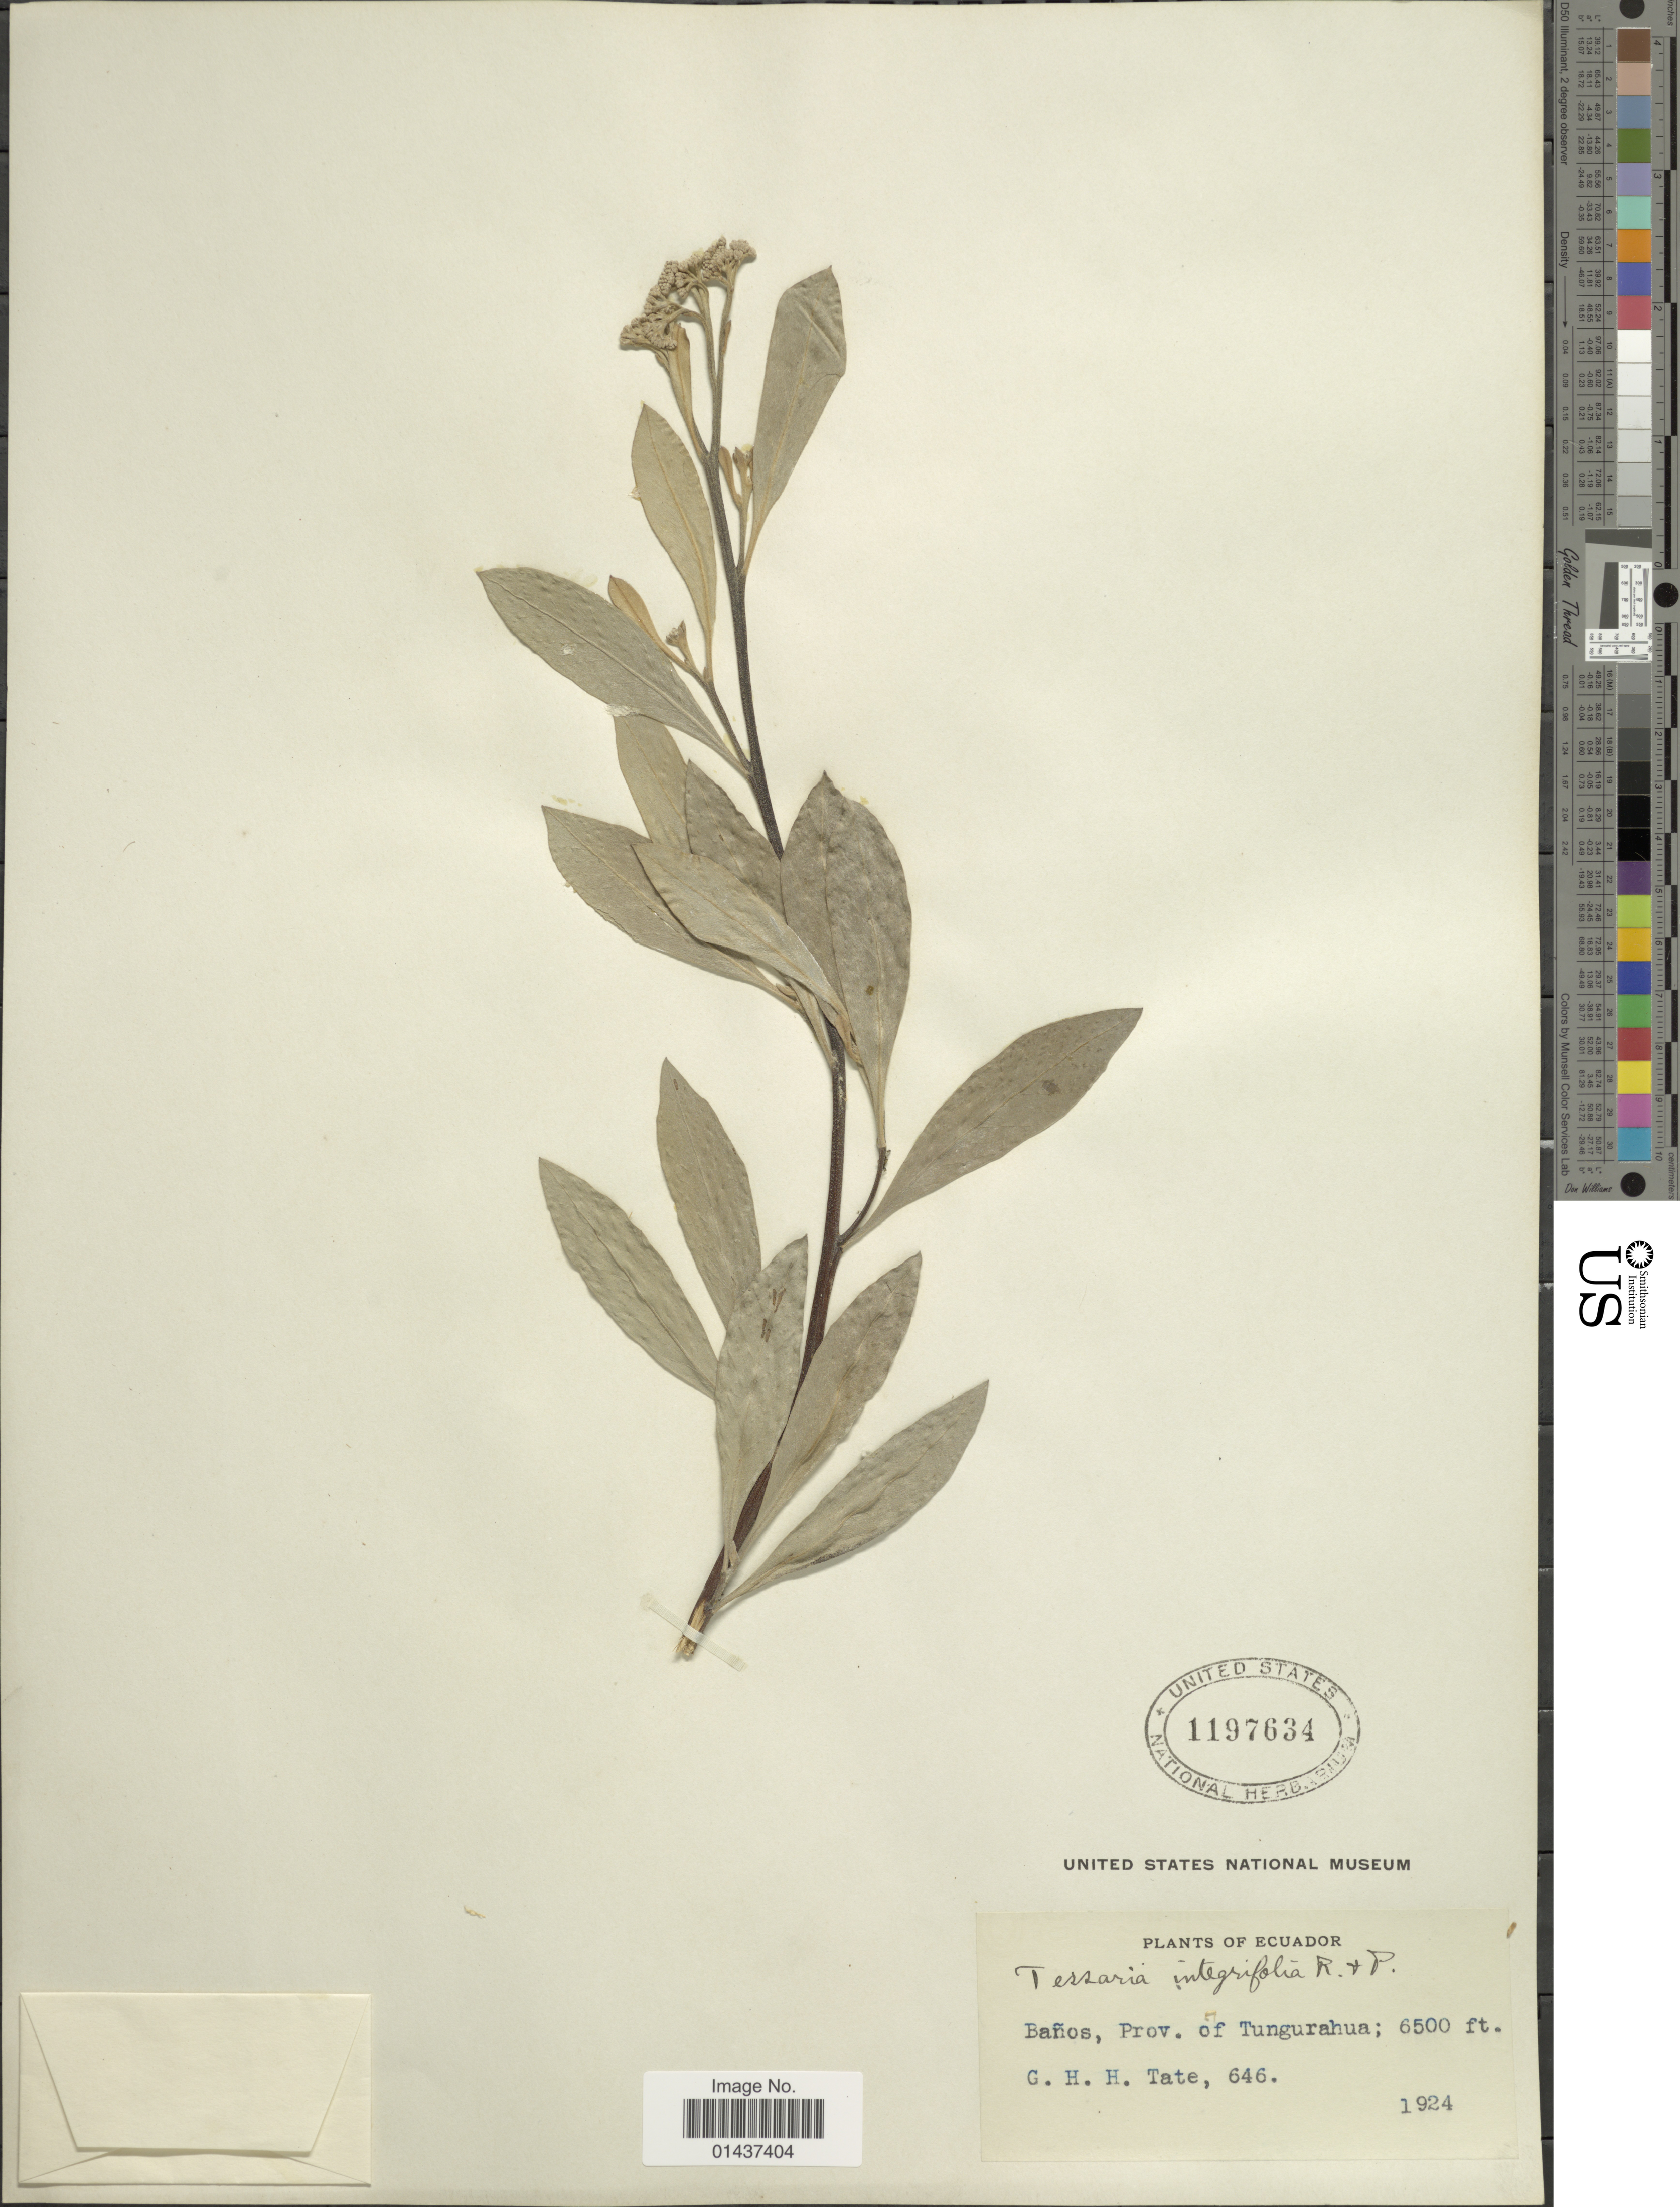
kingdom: Plantae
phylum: Tracheophyta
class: Magnoliopsida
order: Asterales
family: Asteraceae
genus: Tessaria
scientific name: Tessaria integrifolia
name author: Ruiz & Pav.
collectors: G. H. H.Tate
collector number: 646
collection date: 1924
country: Ecuador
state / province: Tungurahua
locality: Baños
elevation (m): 1981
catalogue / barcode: US 1197634